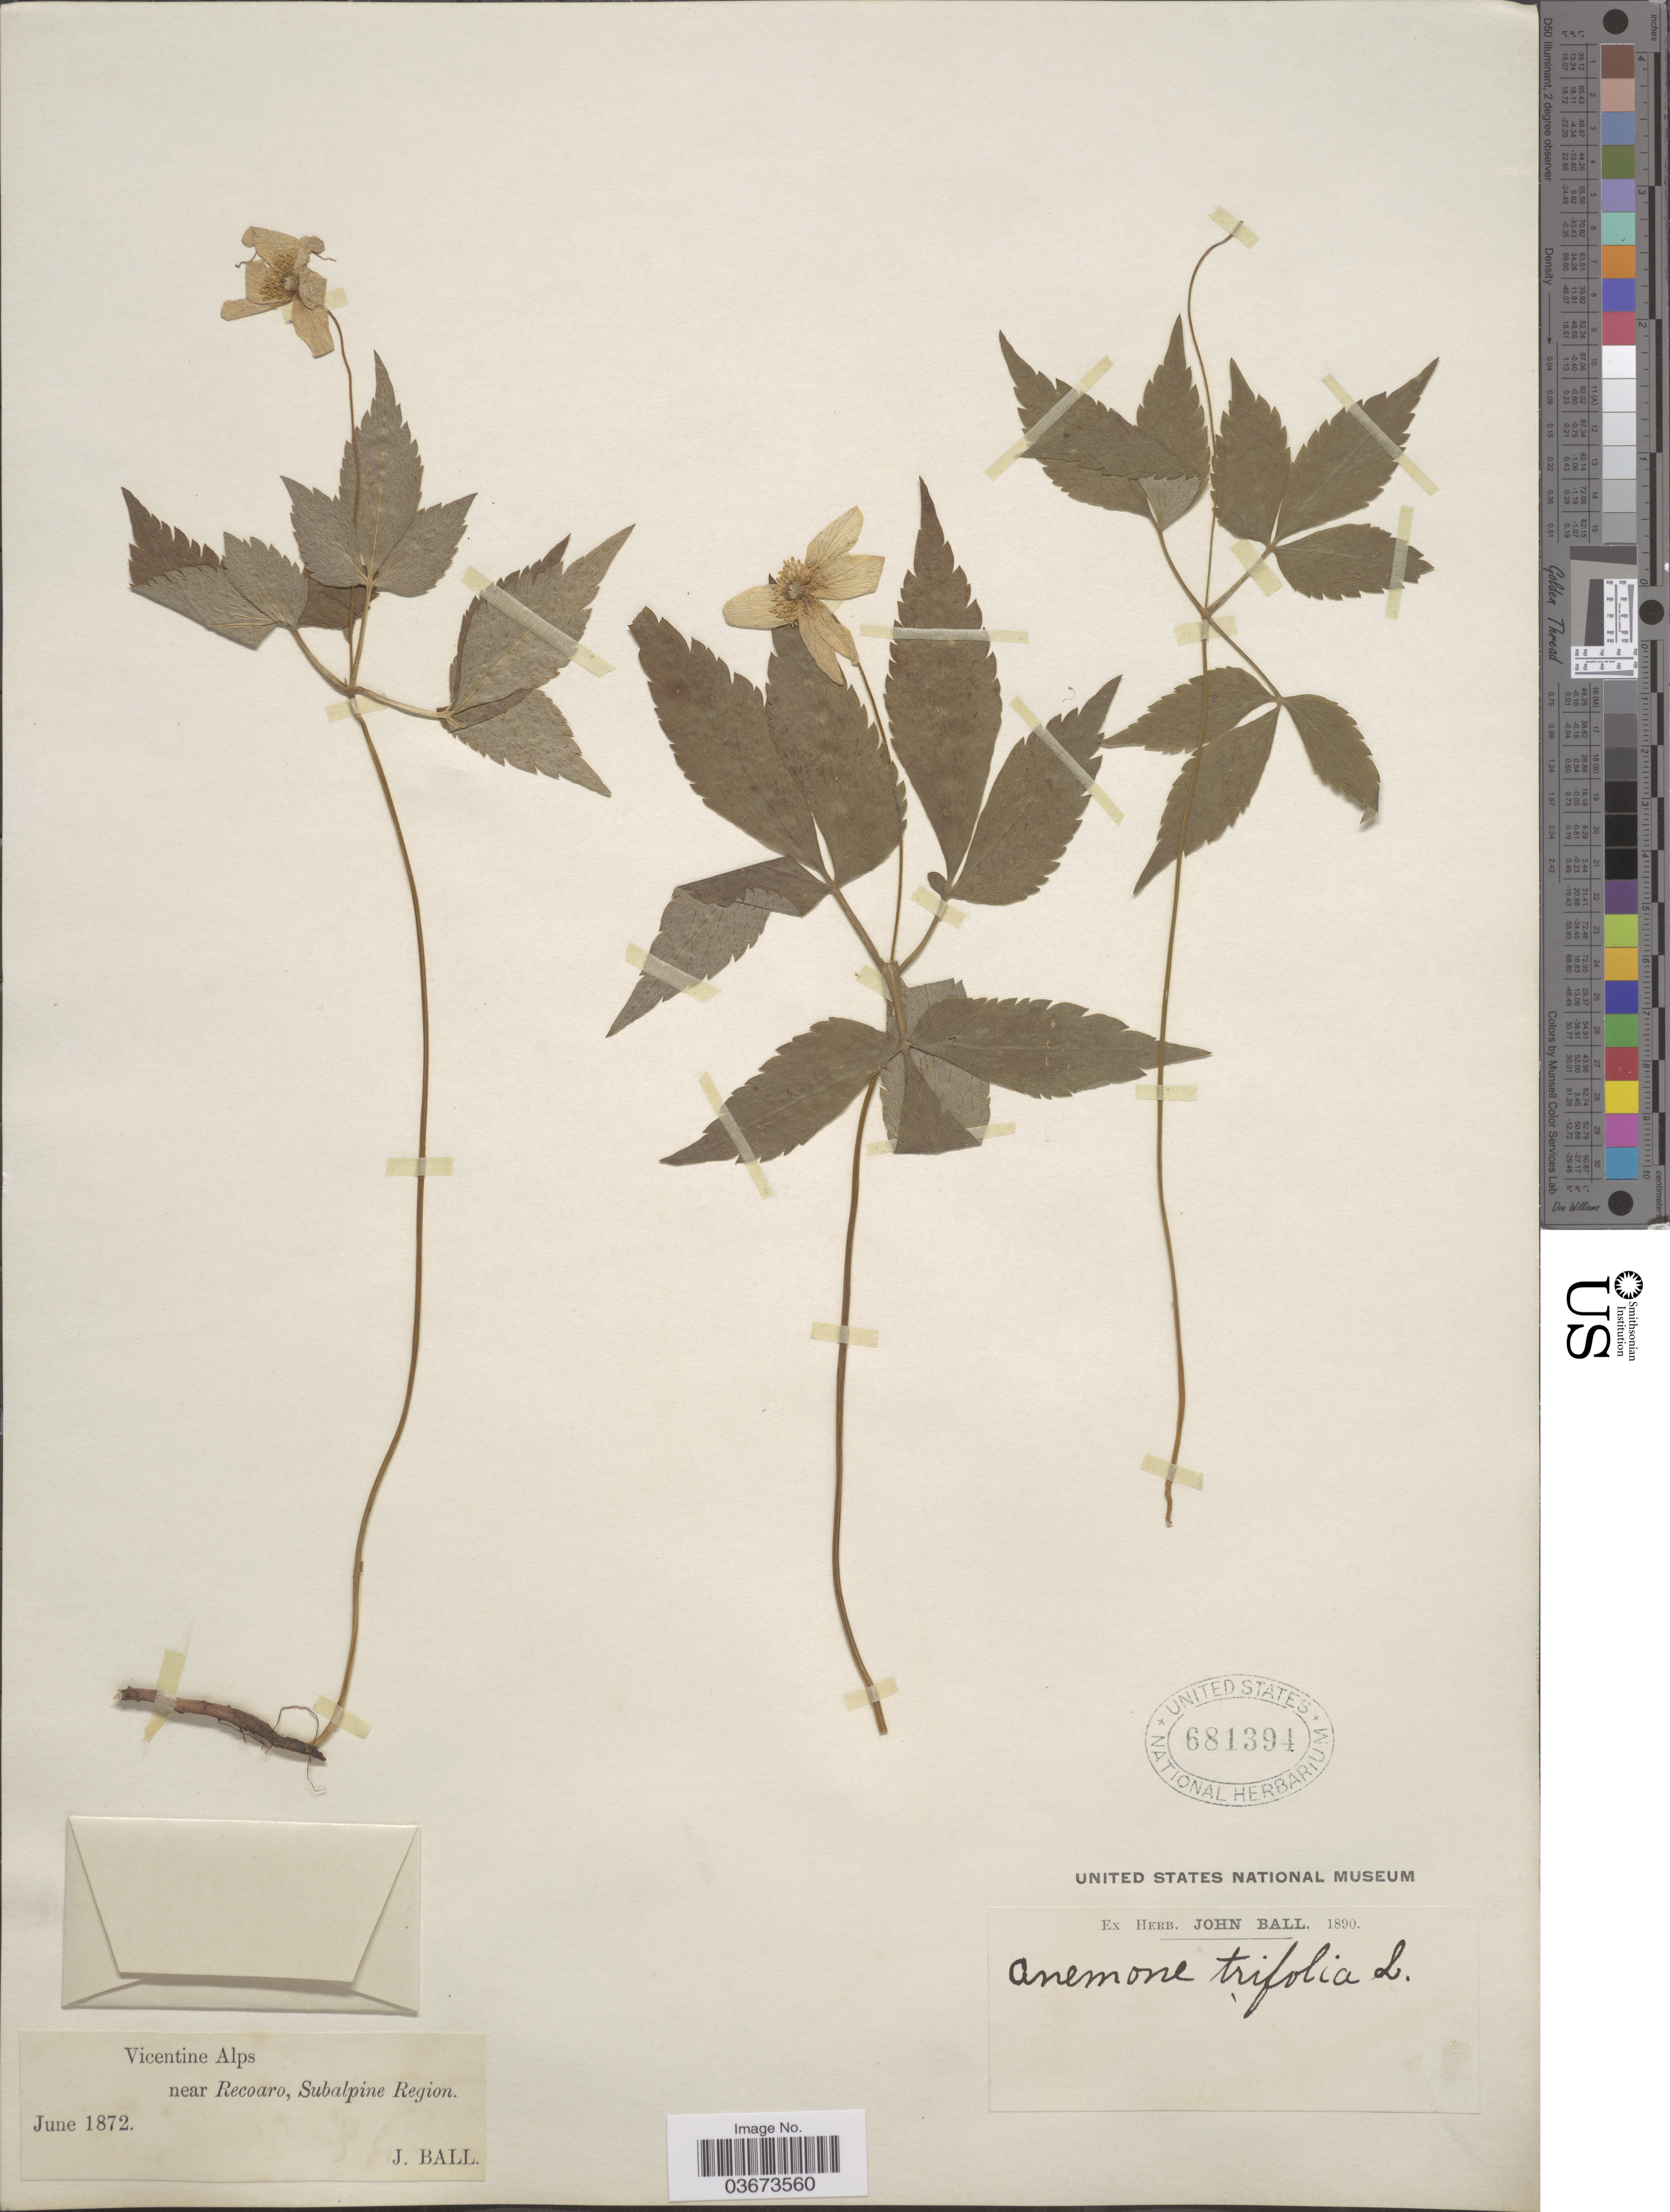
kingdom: Plantae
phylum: Tracheophyta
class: Magnoliopsida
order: Ranunculales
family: Ranunculaceae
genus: Anemone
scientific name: Anemone trifolia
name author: L.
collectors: J. Ball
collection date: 1872-06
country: Italy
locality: Vicentine Alps near Recoaro, Subalpine Region.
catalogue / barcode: US 681394